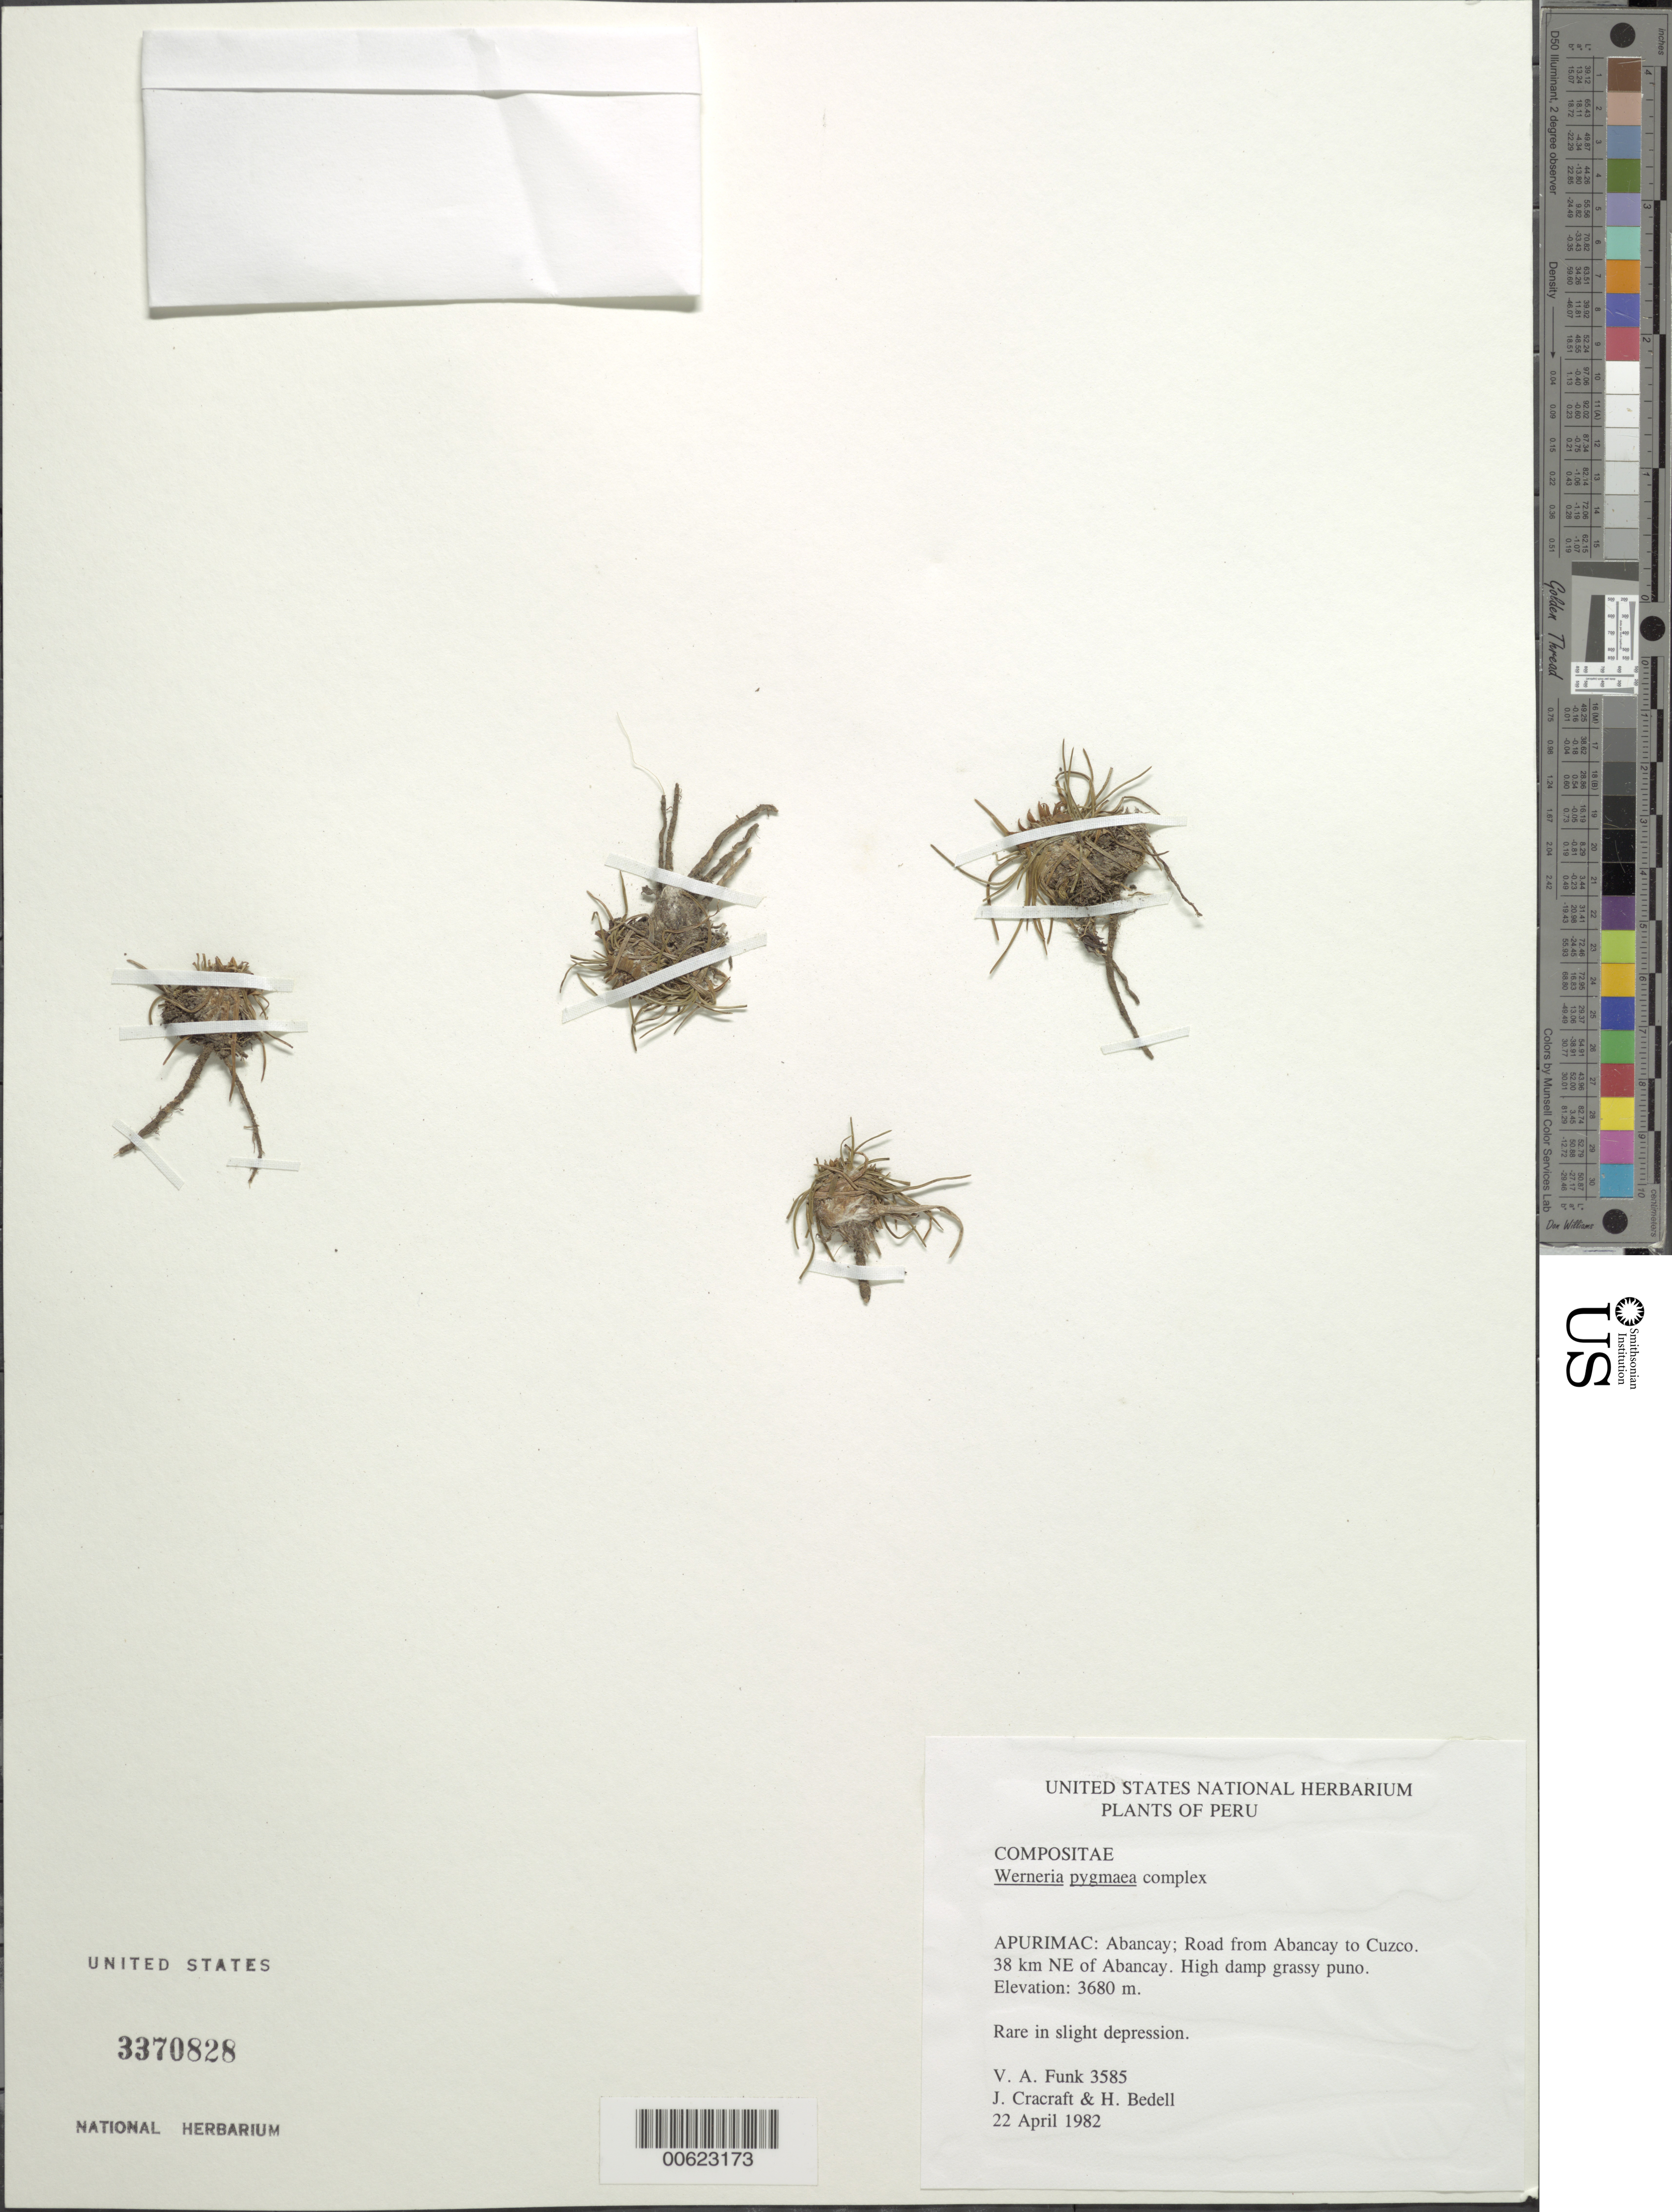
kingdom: Plantae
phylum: Tracheophyta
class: Magnoliopsida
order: Asterales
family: Asteraceae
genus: Werneria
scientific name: Werneria pygmaea complex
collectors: V. Funk, J. L. Cracraft & H. Bedell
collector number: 3585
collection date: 1982-04-22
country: Peru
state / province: Apurímac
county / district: Abancay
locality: Abancay to Cuzco, 38 km NE of Abancay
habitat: Slight depression.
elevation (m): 3680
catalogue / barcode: US 3370828